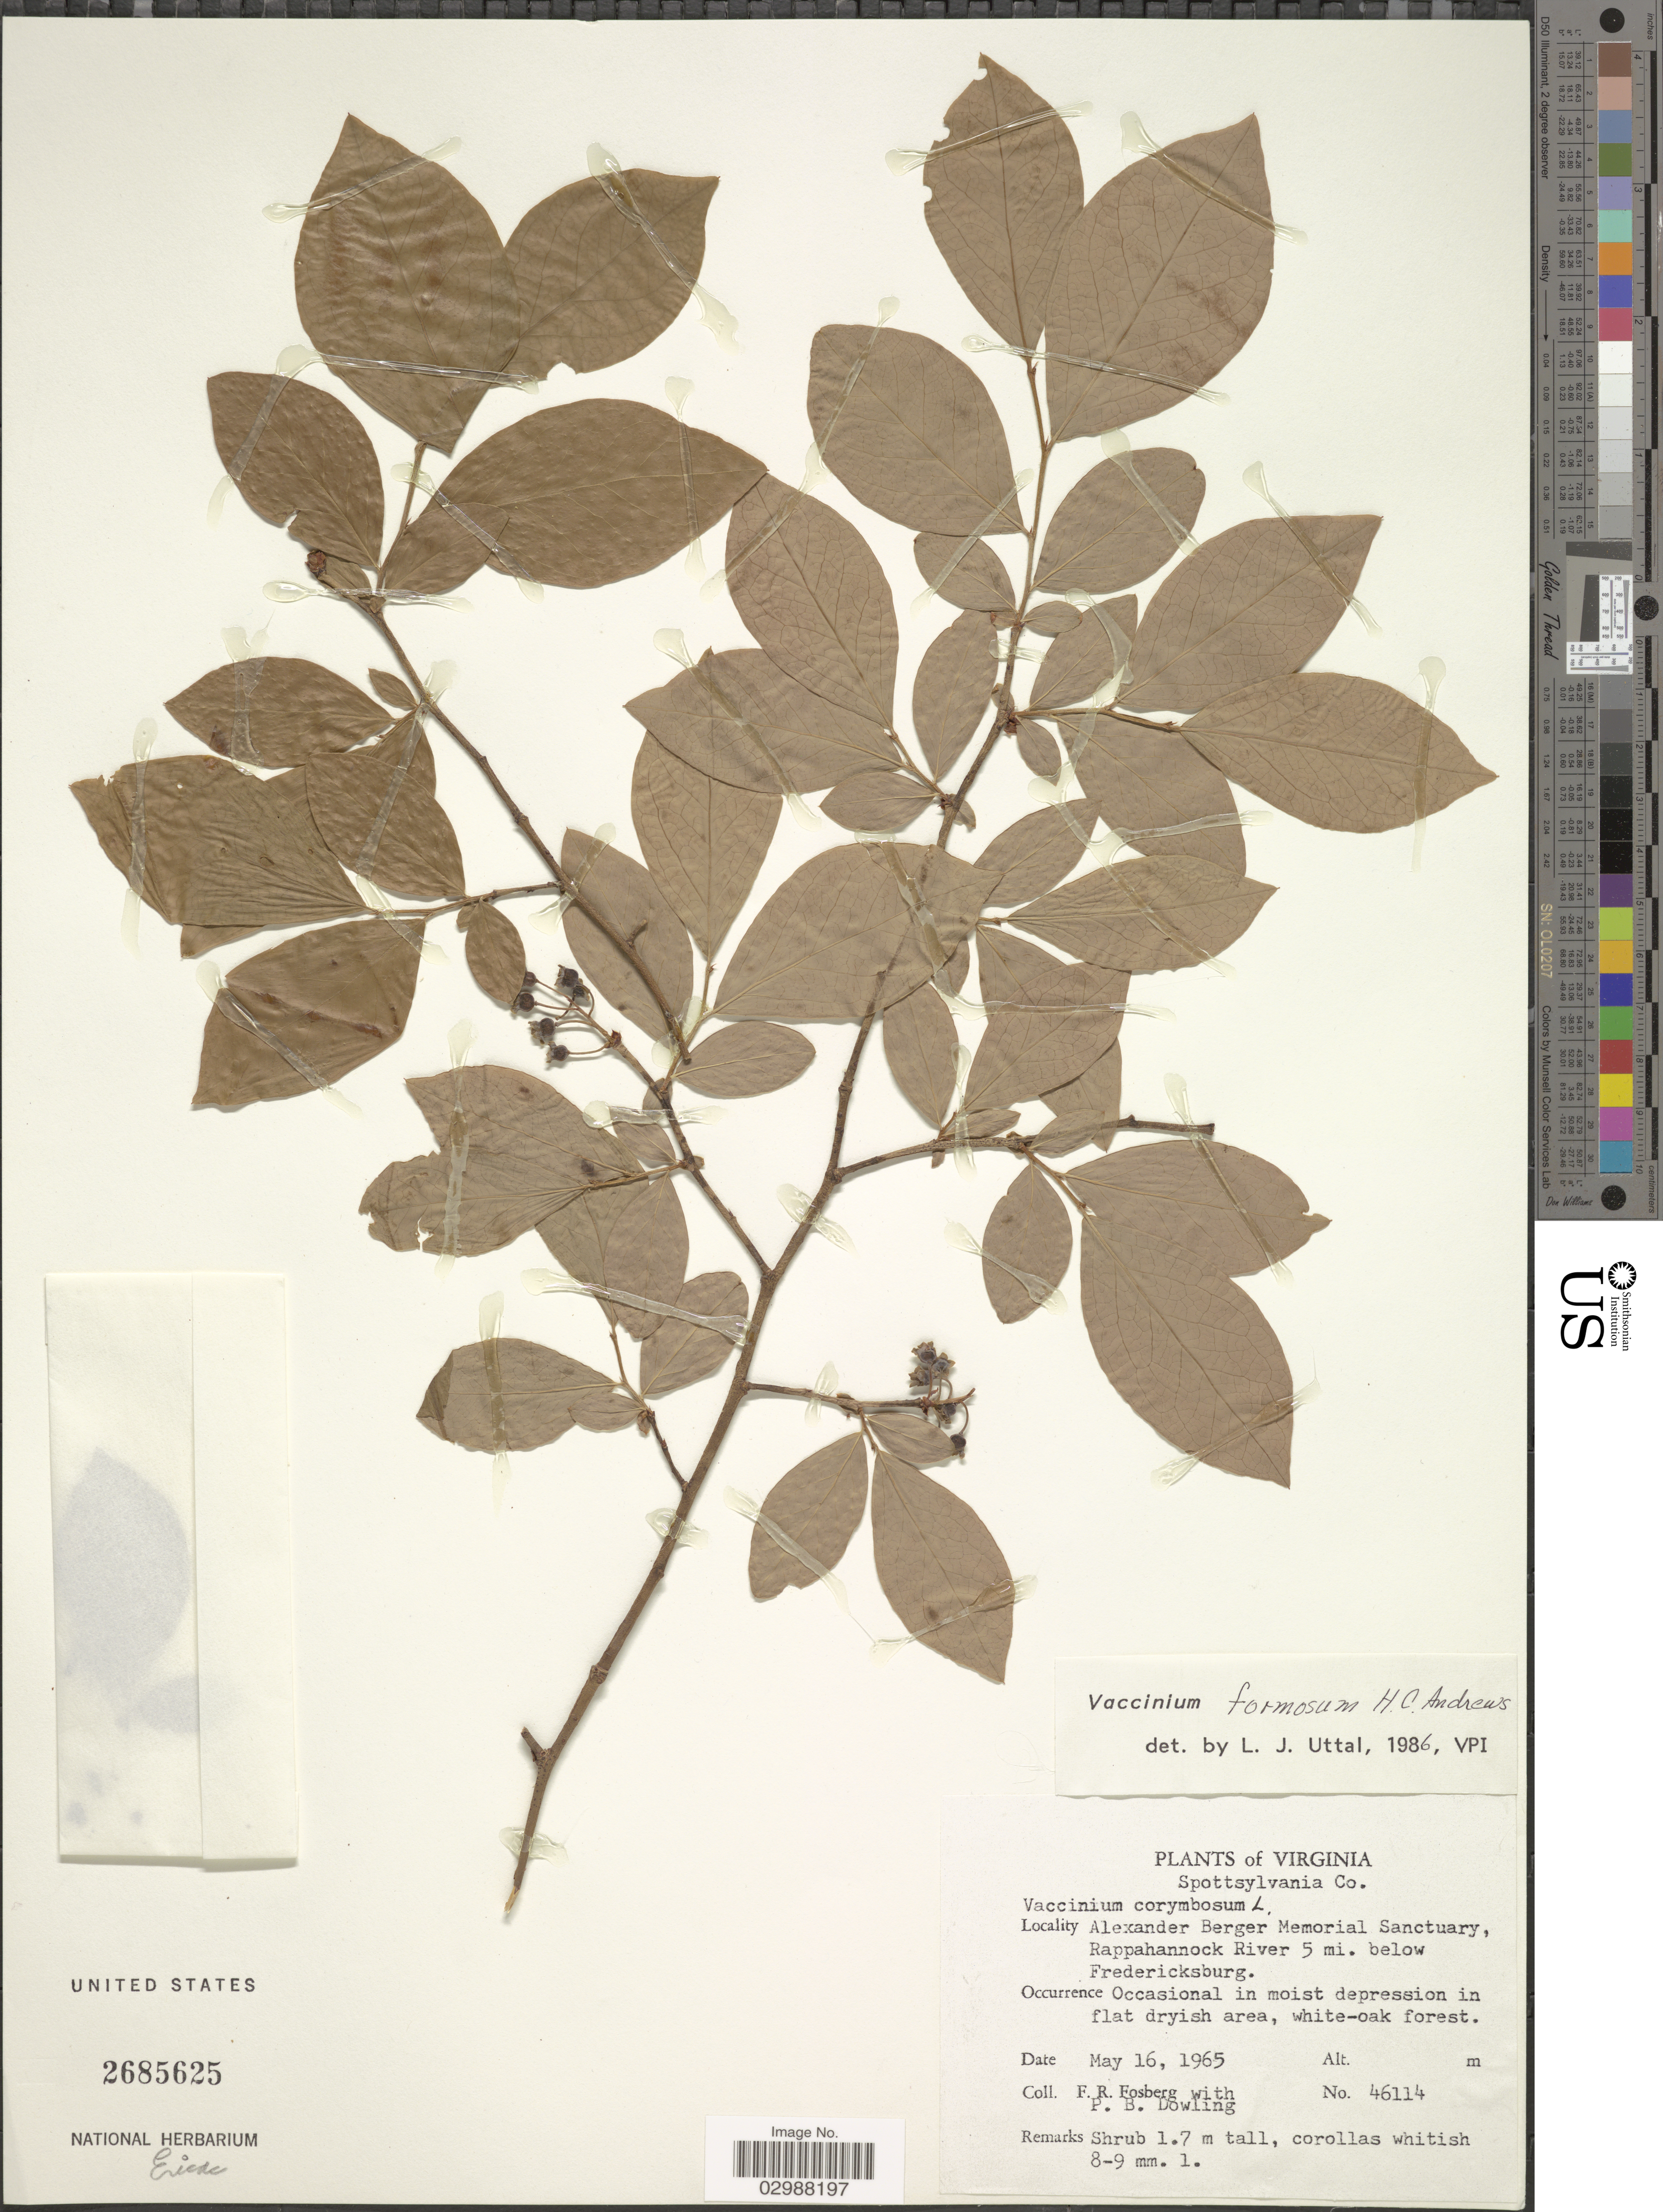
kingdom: Plantae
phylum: Tracheophyta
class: Magnoliopsida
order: Ericales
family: Ericaceae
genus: Vaccinium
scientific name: Vaccinium formosum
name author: Andrews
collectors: F. R. Fosberg & P. Dowling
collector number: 46114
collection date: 1965-05-16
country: United States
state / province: Virginia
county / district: Spotsylvania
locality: Spottsylvania Co. Alexander Berger Memorial Sanctuary, Rappahannock River 5 mi. below Fredericksburg.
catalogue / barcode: US 2685625